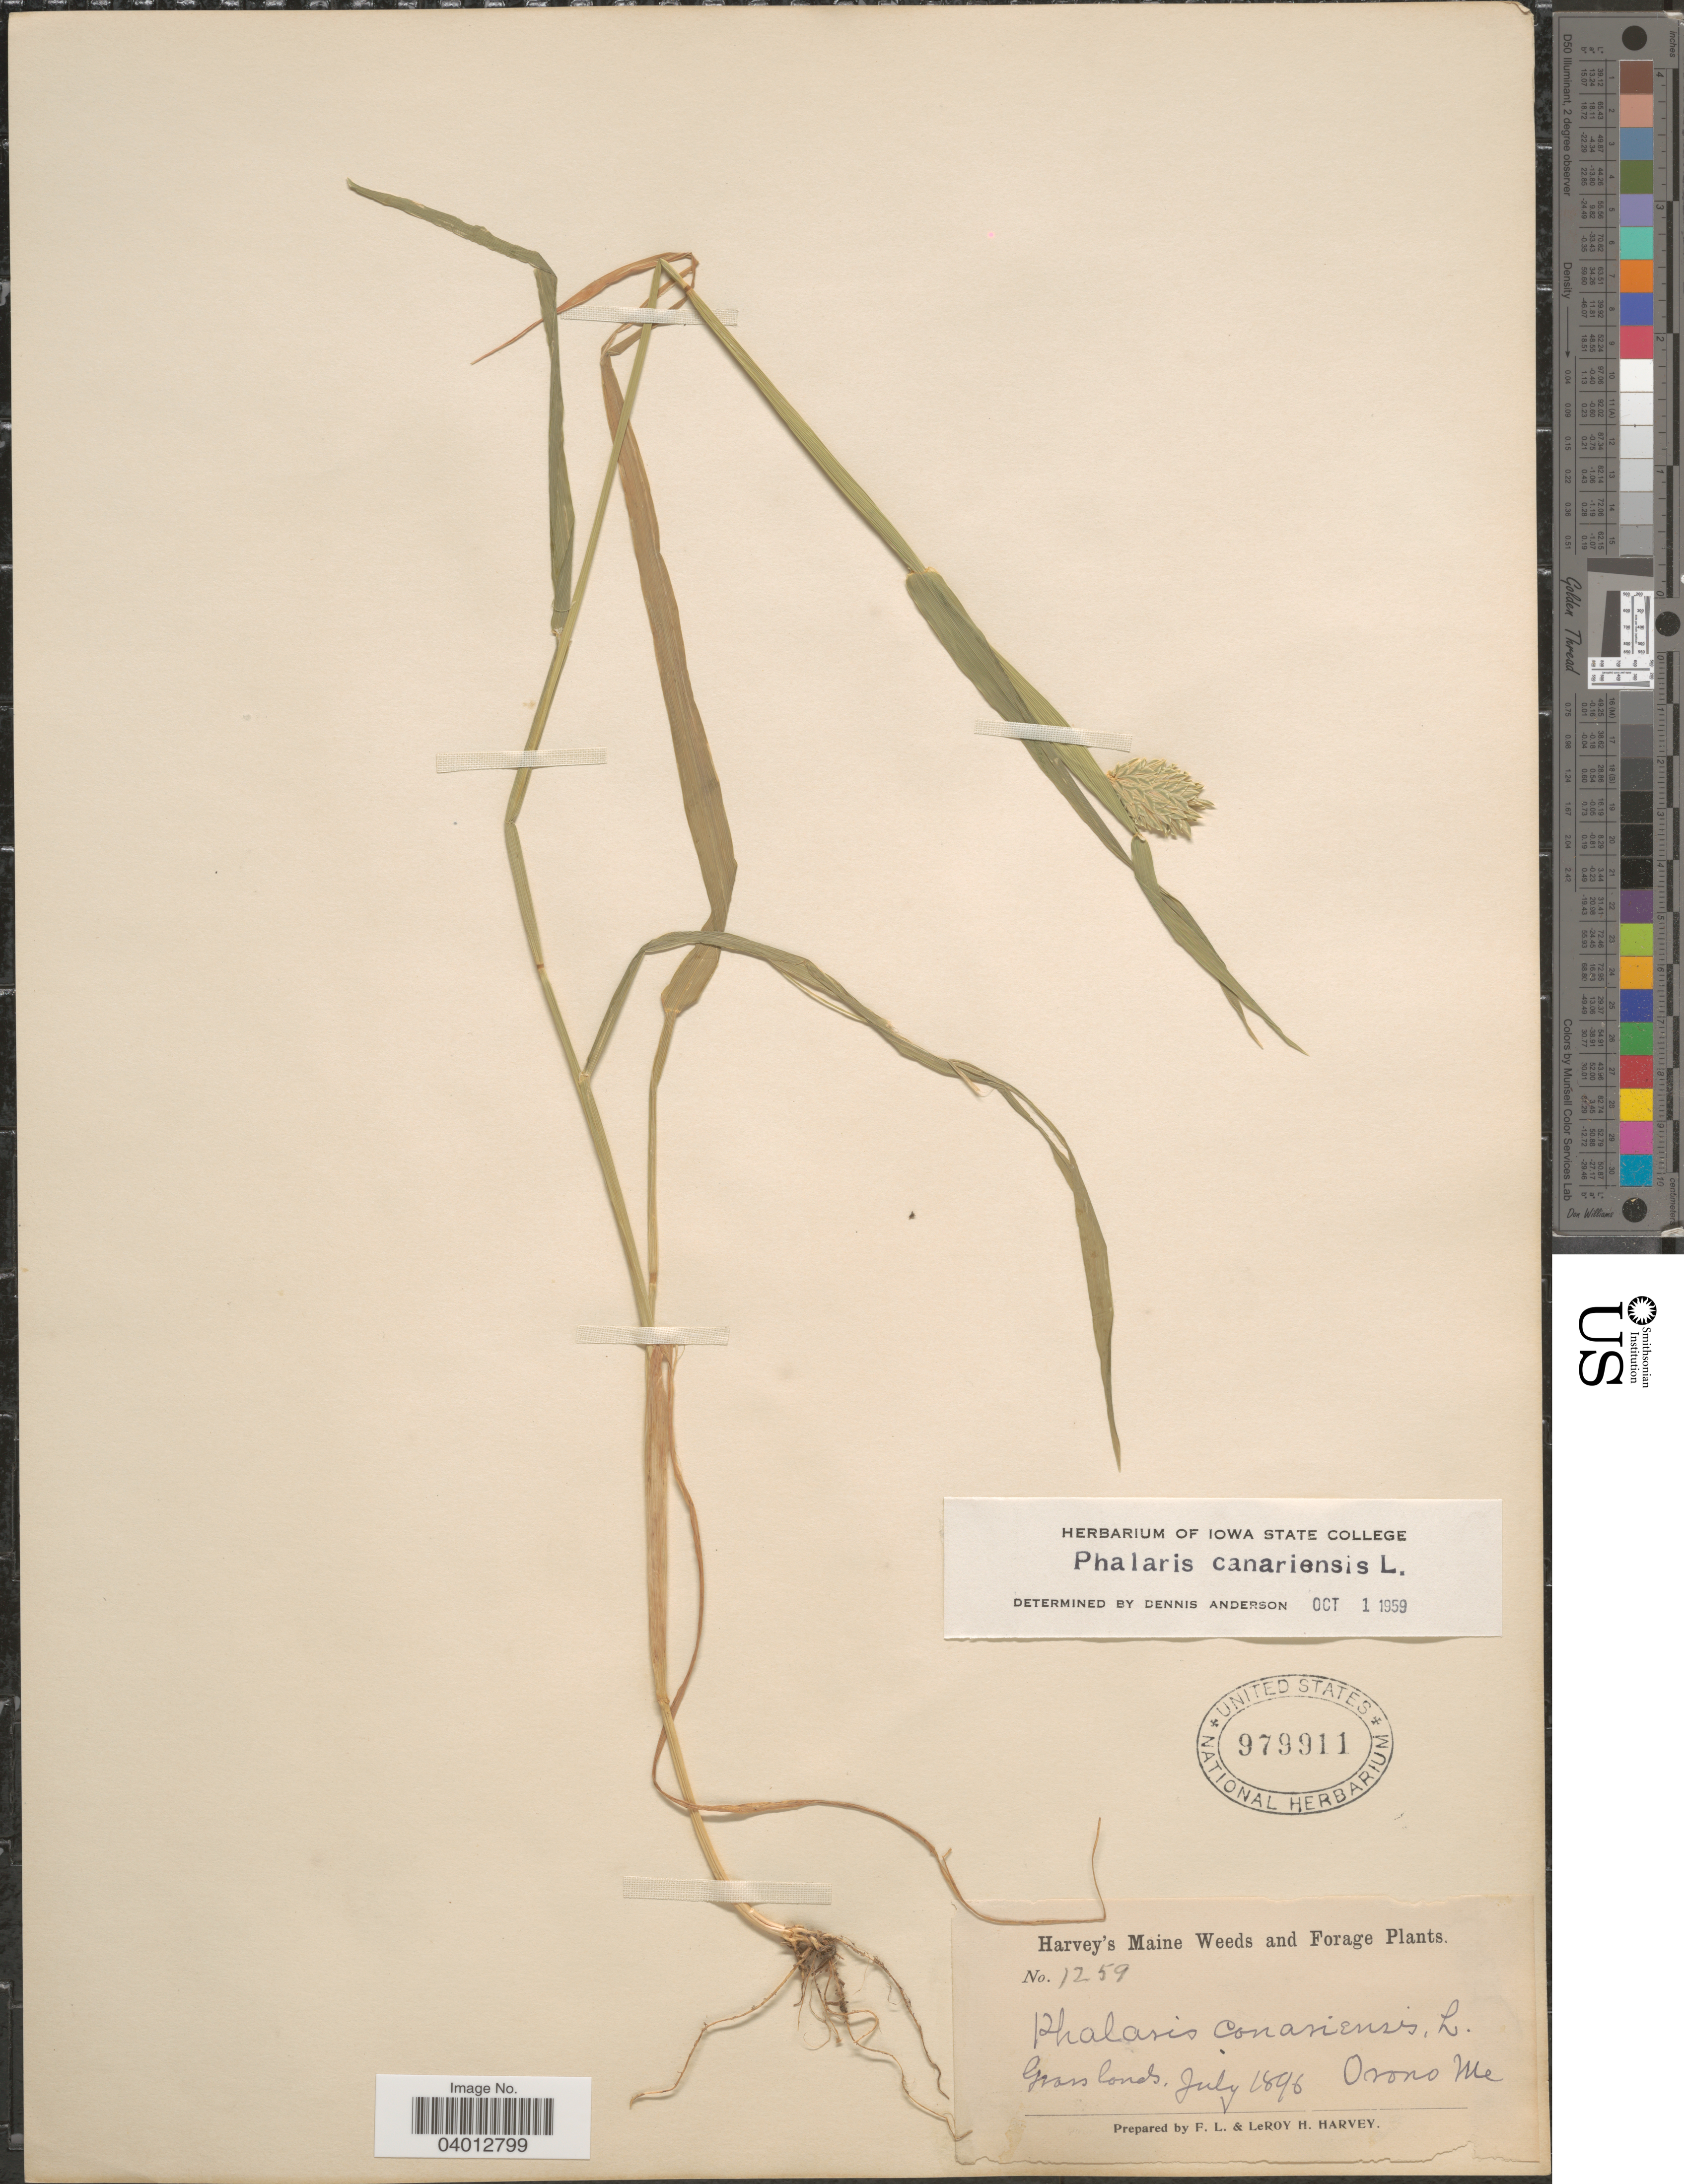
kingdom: Plantae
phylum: Tracheophyta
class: Liliopsida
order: Poales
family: Poaceae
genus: Phalaris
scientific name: Phalaris canariensis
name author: L.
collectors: F. L. Harvey & L. H. Harvey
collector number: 1259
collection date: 1896-07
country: United States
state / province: Maine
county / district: Penobscot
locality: Grasslands, Orono.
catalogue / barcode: US 979911